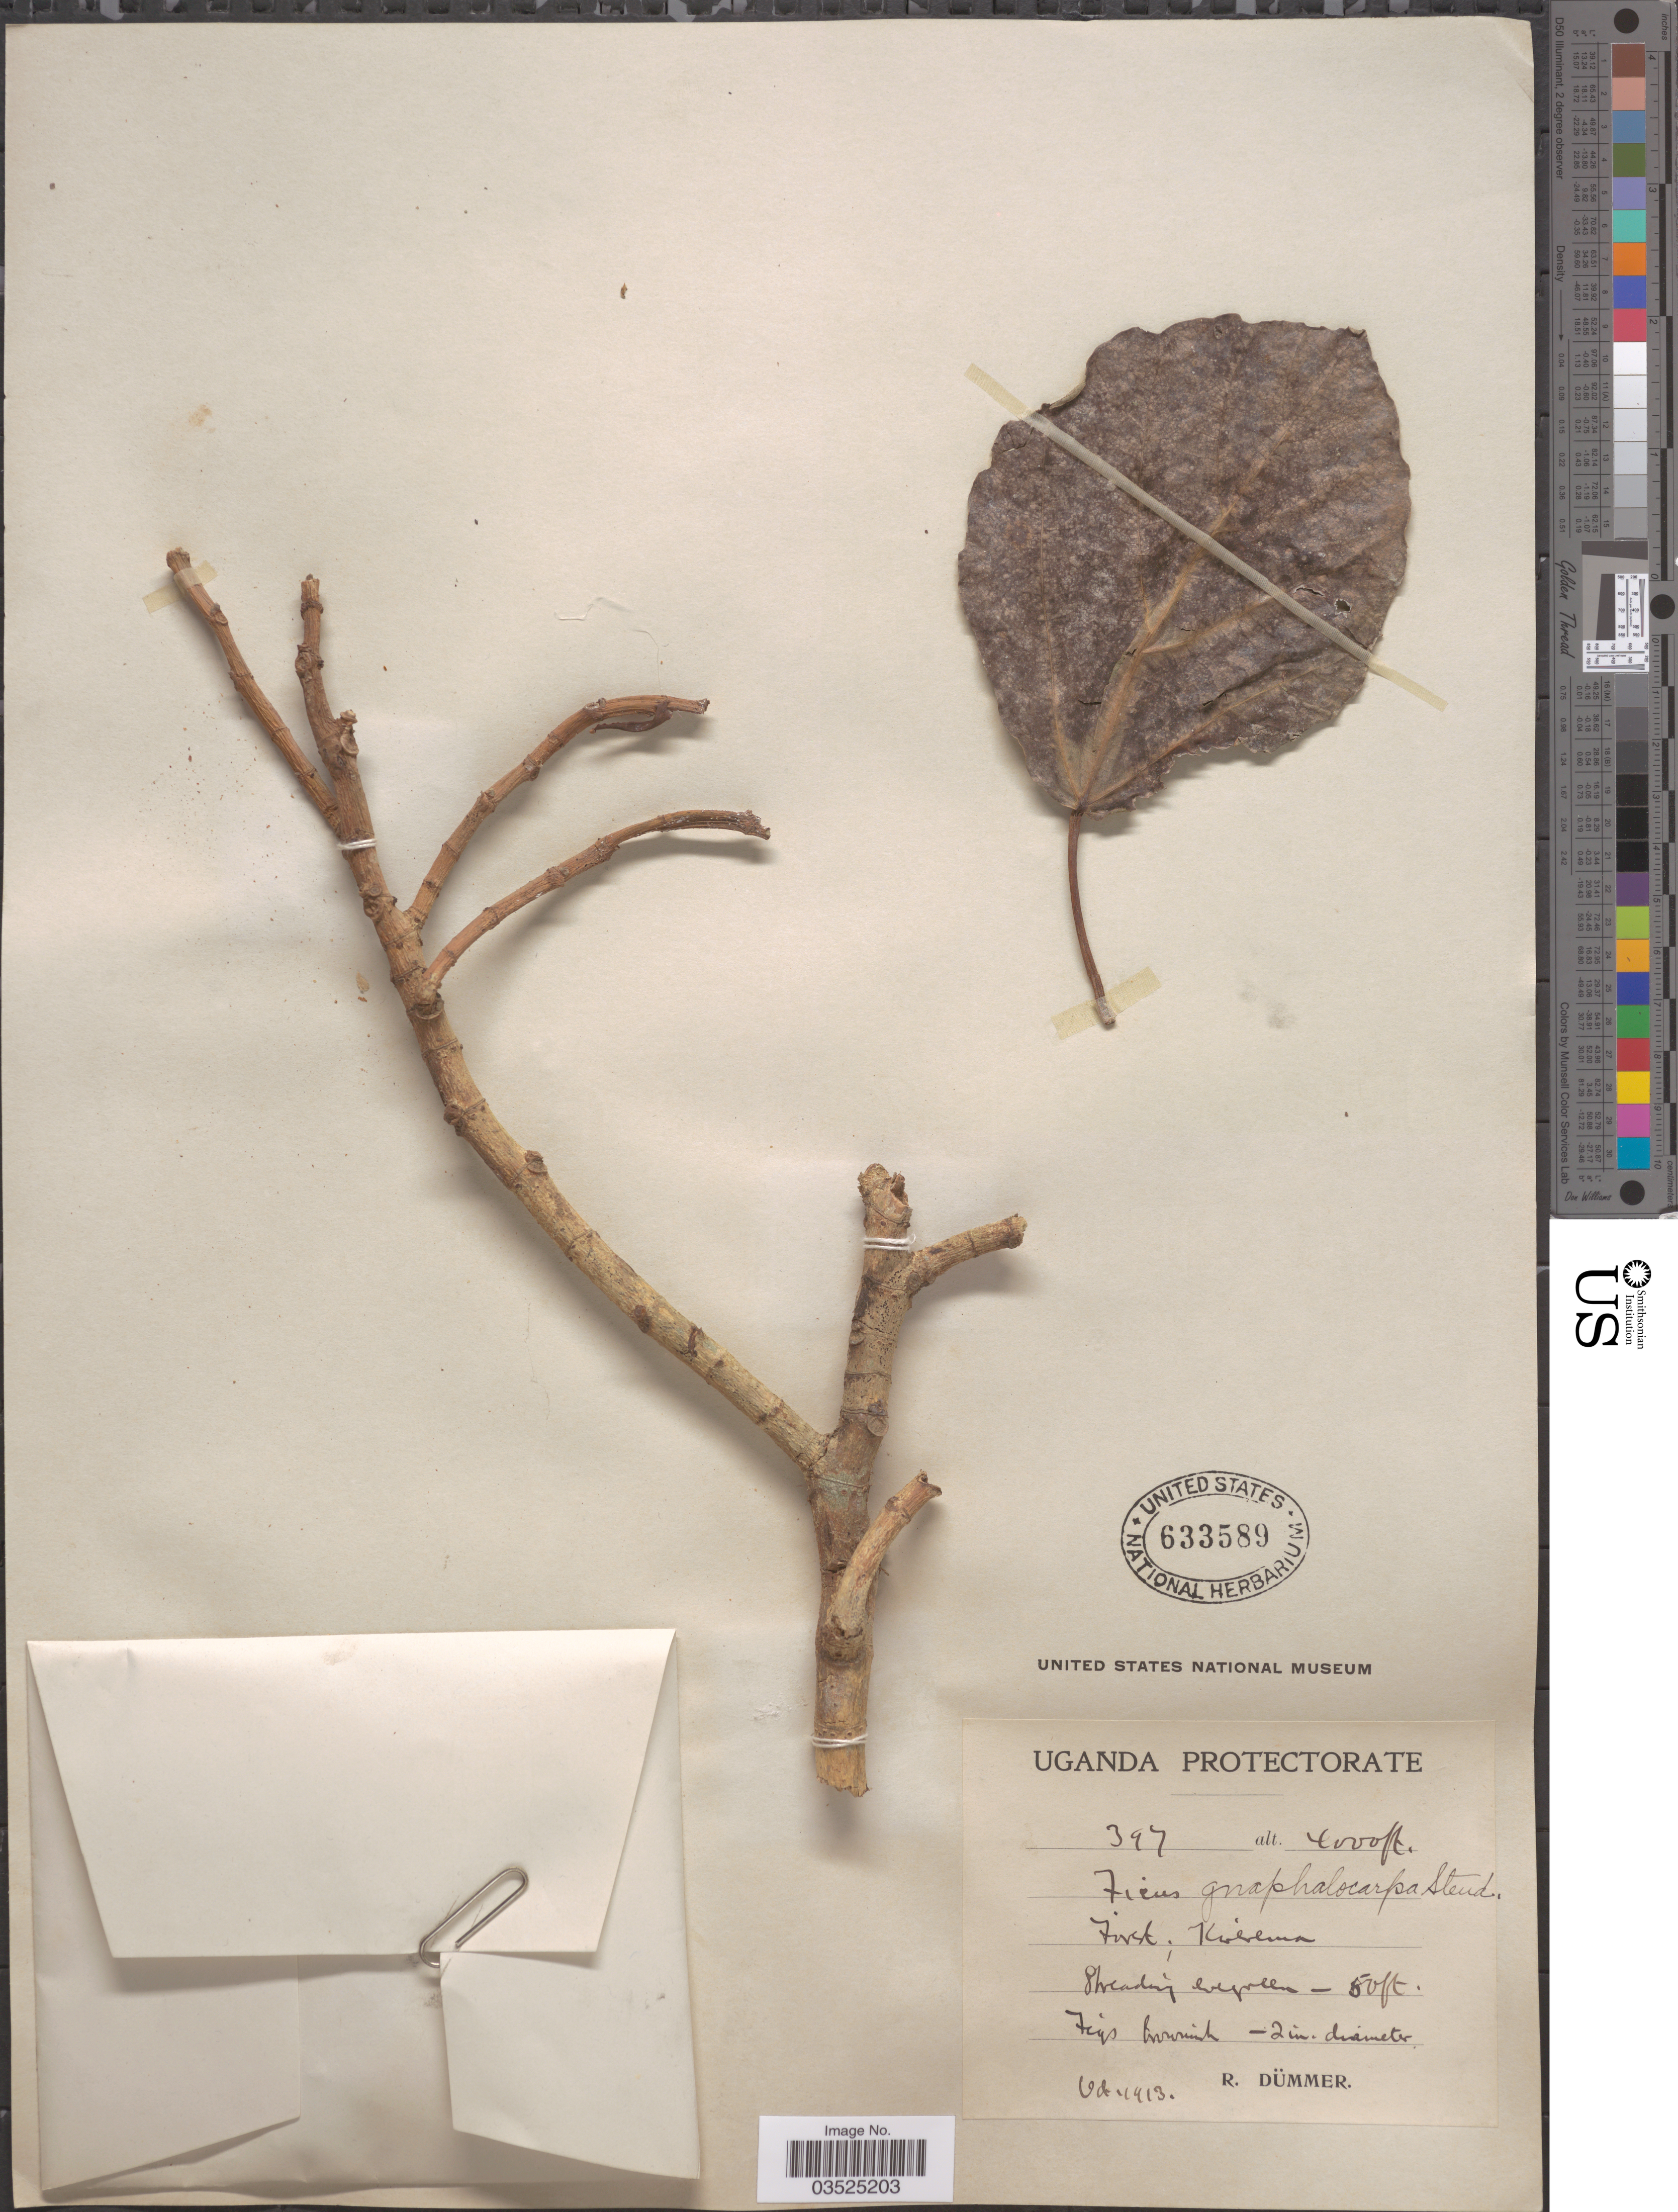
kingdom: Plantae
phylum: Tracheophyta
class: Magnoliopsida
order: Rosales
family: Moraceae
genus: Ficus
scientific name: Ficus gnaphalocarpa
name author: (Miq.) A. Rich.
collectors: R. A. Dümmer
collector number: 397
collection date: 1913-10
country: Uganda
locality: Uganda Protectorate. Kiblena*.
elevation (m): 1219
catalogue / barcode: US 633589